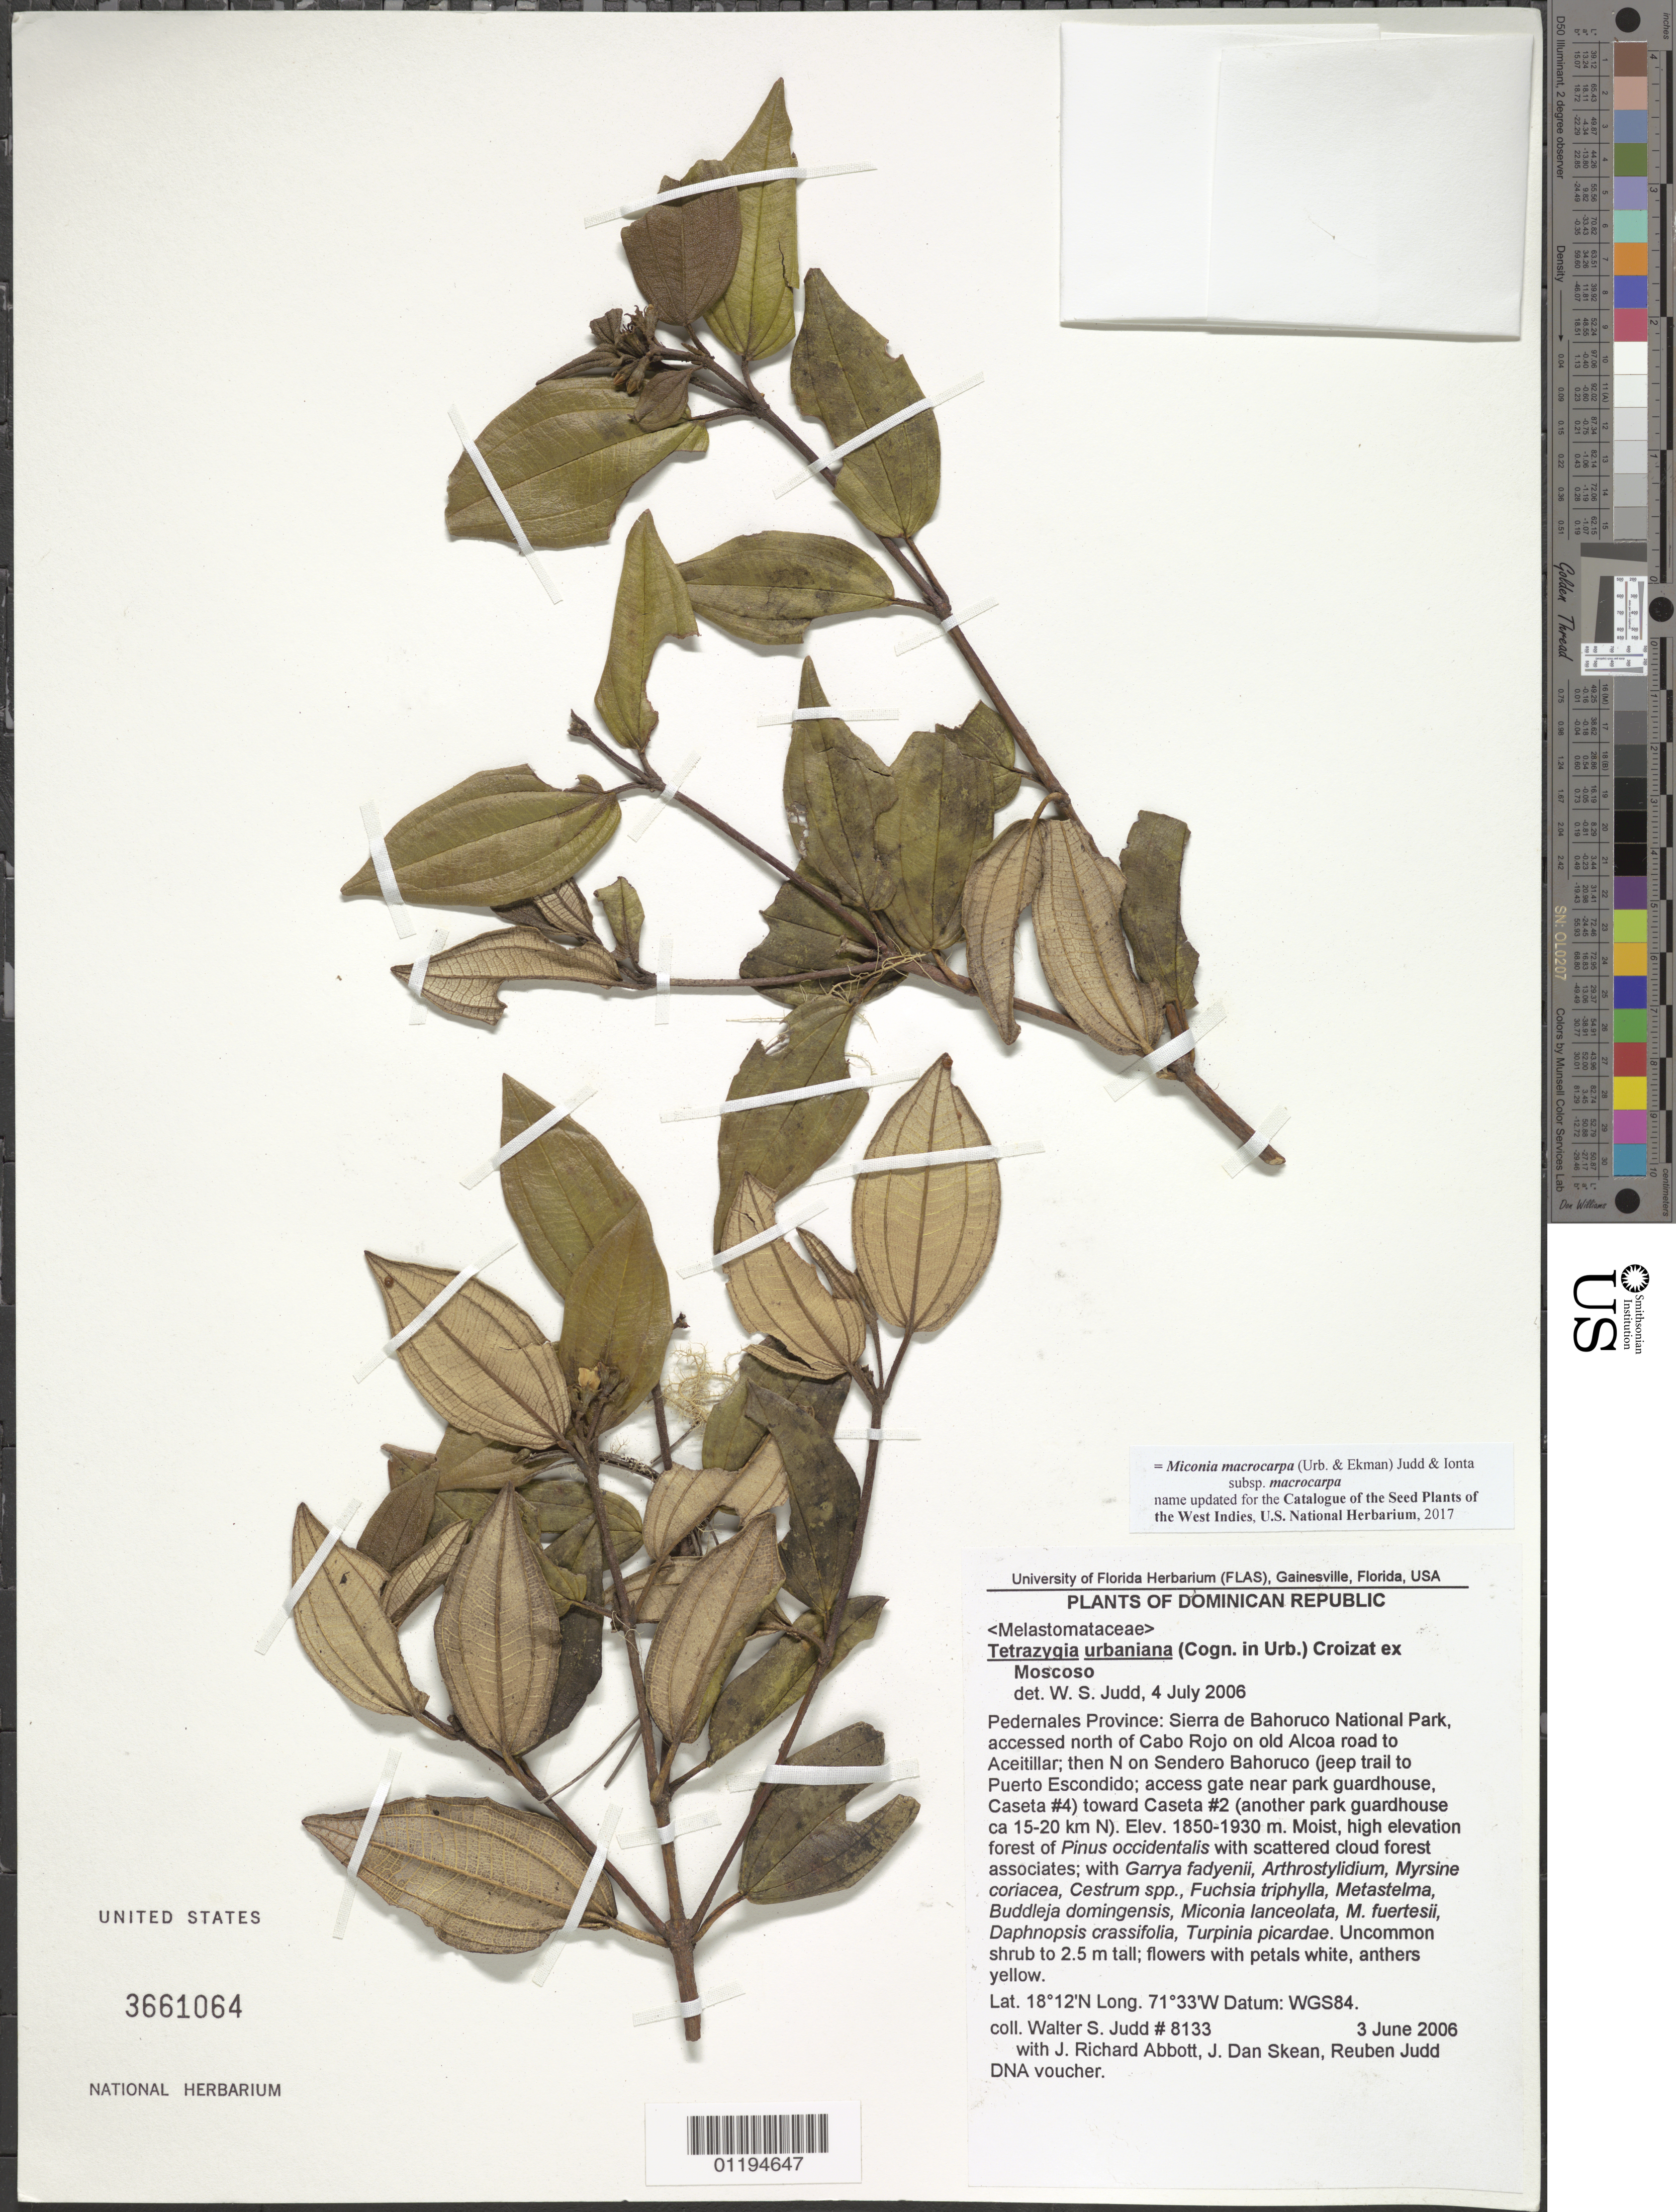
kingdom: Plantae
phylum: Tracheophyta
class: Magnoliopsida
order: Myrtales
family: Melastomataceae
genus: Miconia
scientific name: Miconia macrocarpa subsp. macrocarpa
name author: (Urb. & Ekman) Judd & Ionta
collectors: W. S. Judd, J. R. Abbott, J. Skean & R. Judd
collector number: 8133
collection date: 2006-06-03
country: Dominican Republic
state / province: Pedernales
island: Hispaniola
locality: Sierra de Bahoruco National Park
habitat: Moist, high elevation forest of Pinus occidentalis with scattered cloud forest associates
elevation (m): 1850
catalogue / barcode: US 3661064